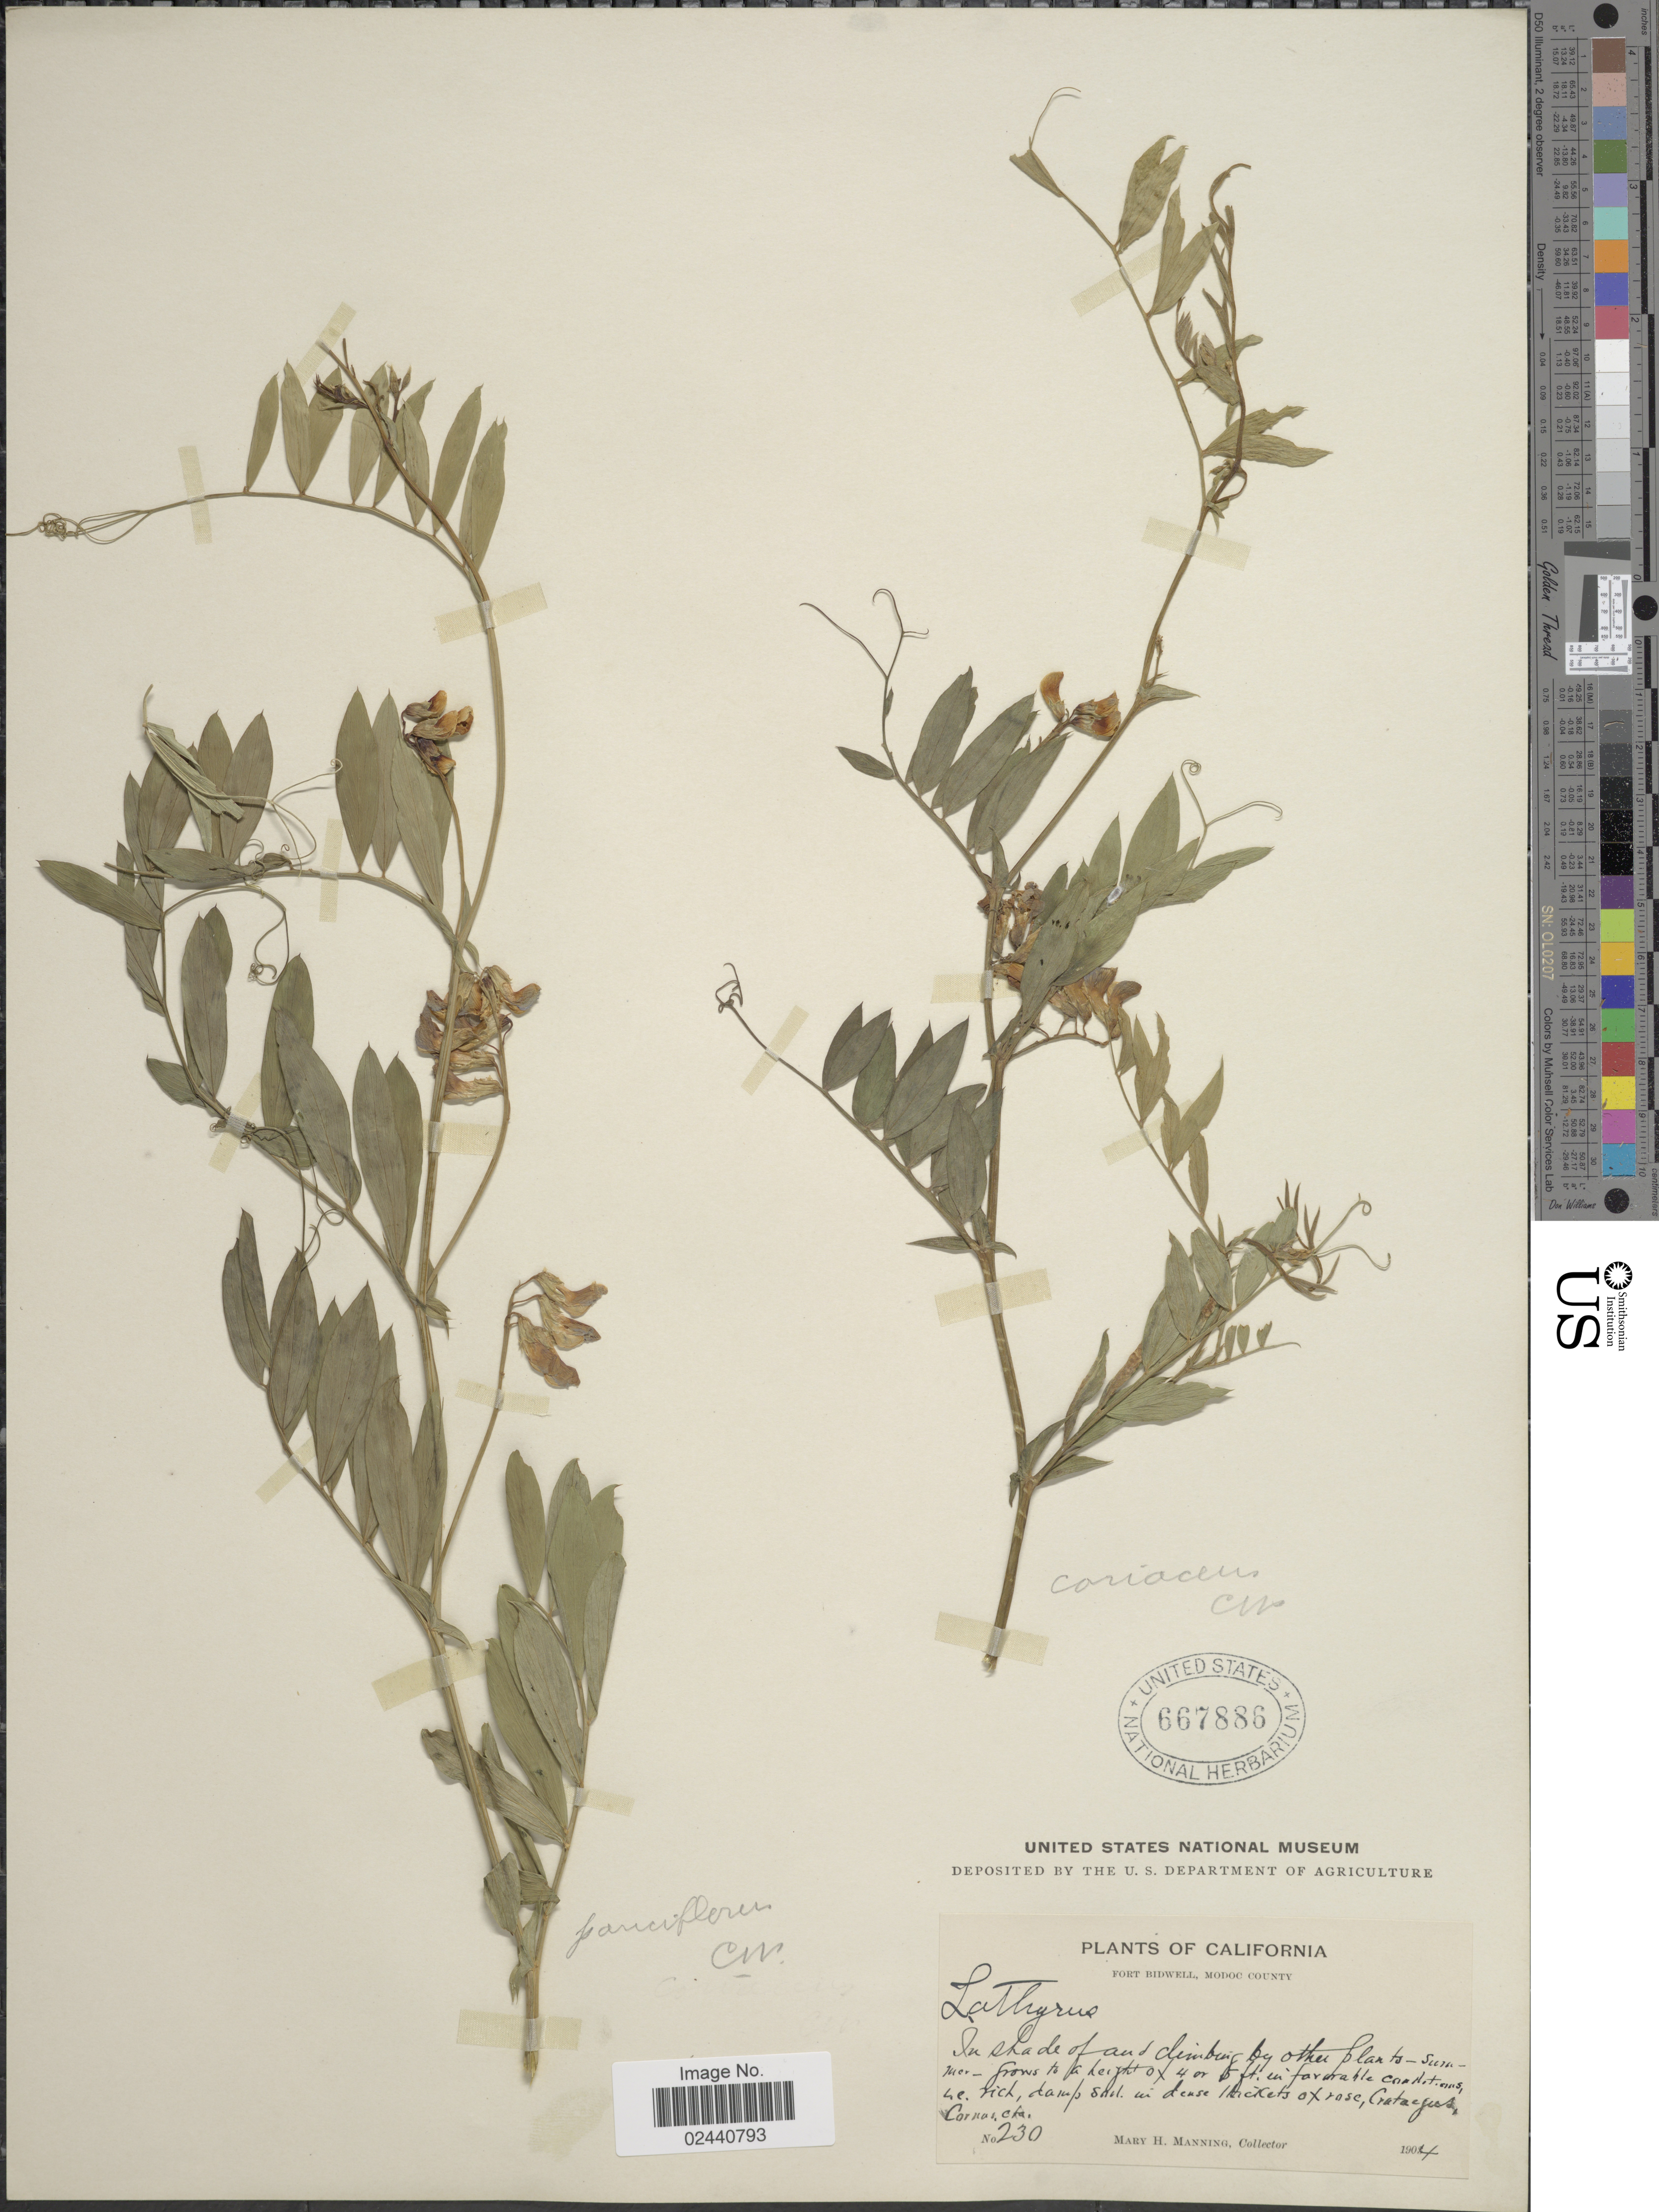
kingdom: Plantae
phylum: Tracheophyta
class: Magnoliopsida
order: Fabales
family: Fabaceae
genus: Lathyrus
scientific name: Lathyrus lanszwertii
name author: Kellogg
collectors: M. Manning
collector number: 230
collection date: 1904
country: United States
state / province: California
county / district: Modoc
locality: Fort Bidwell, Modoc County.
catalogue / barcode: US 667886